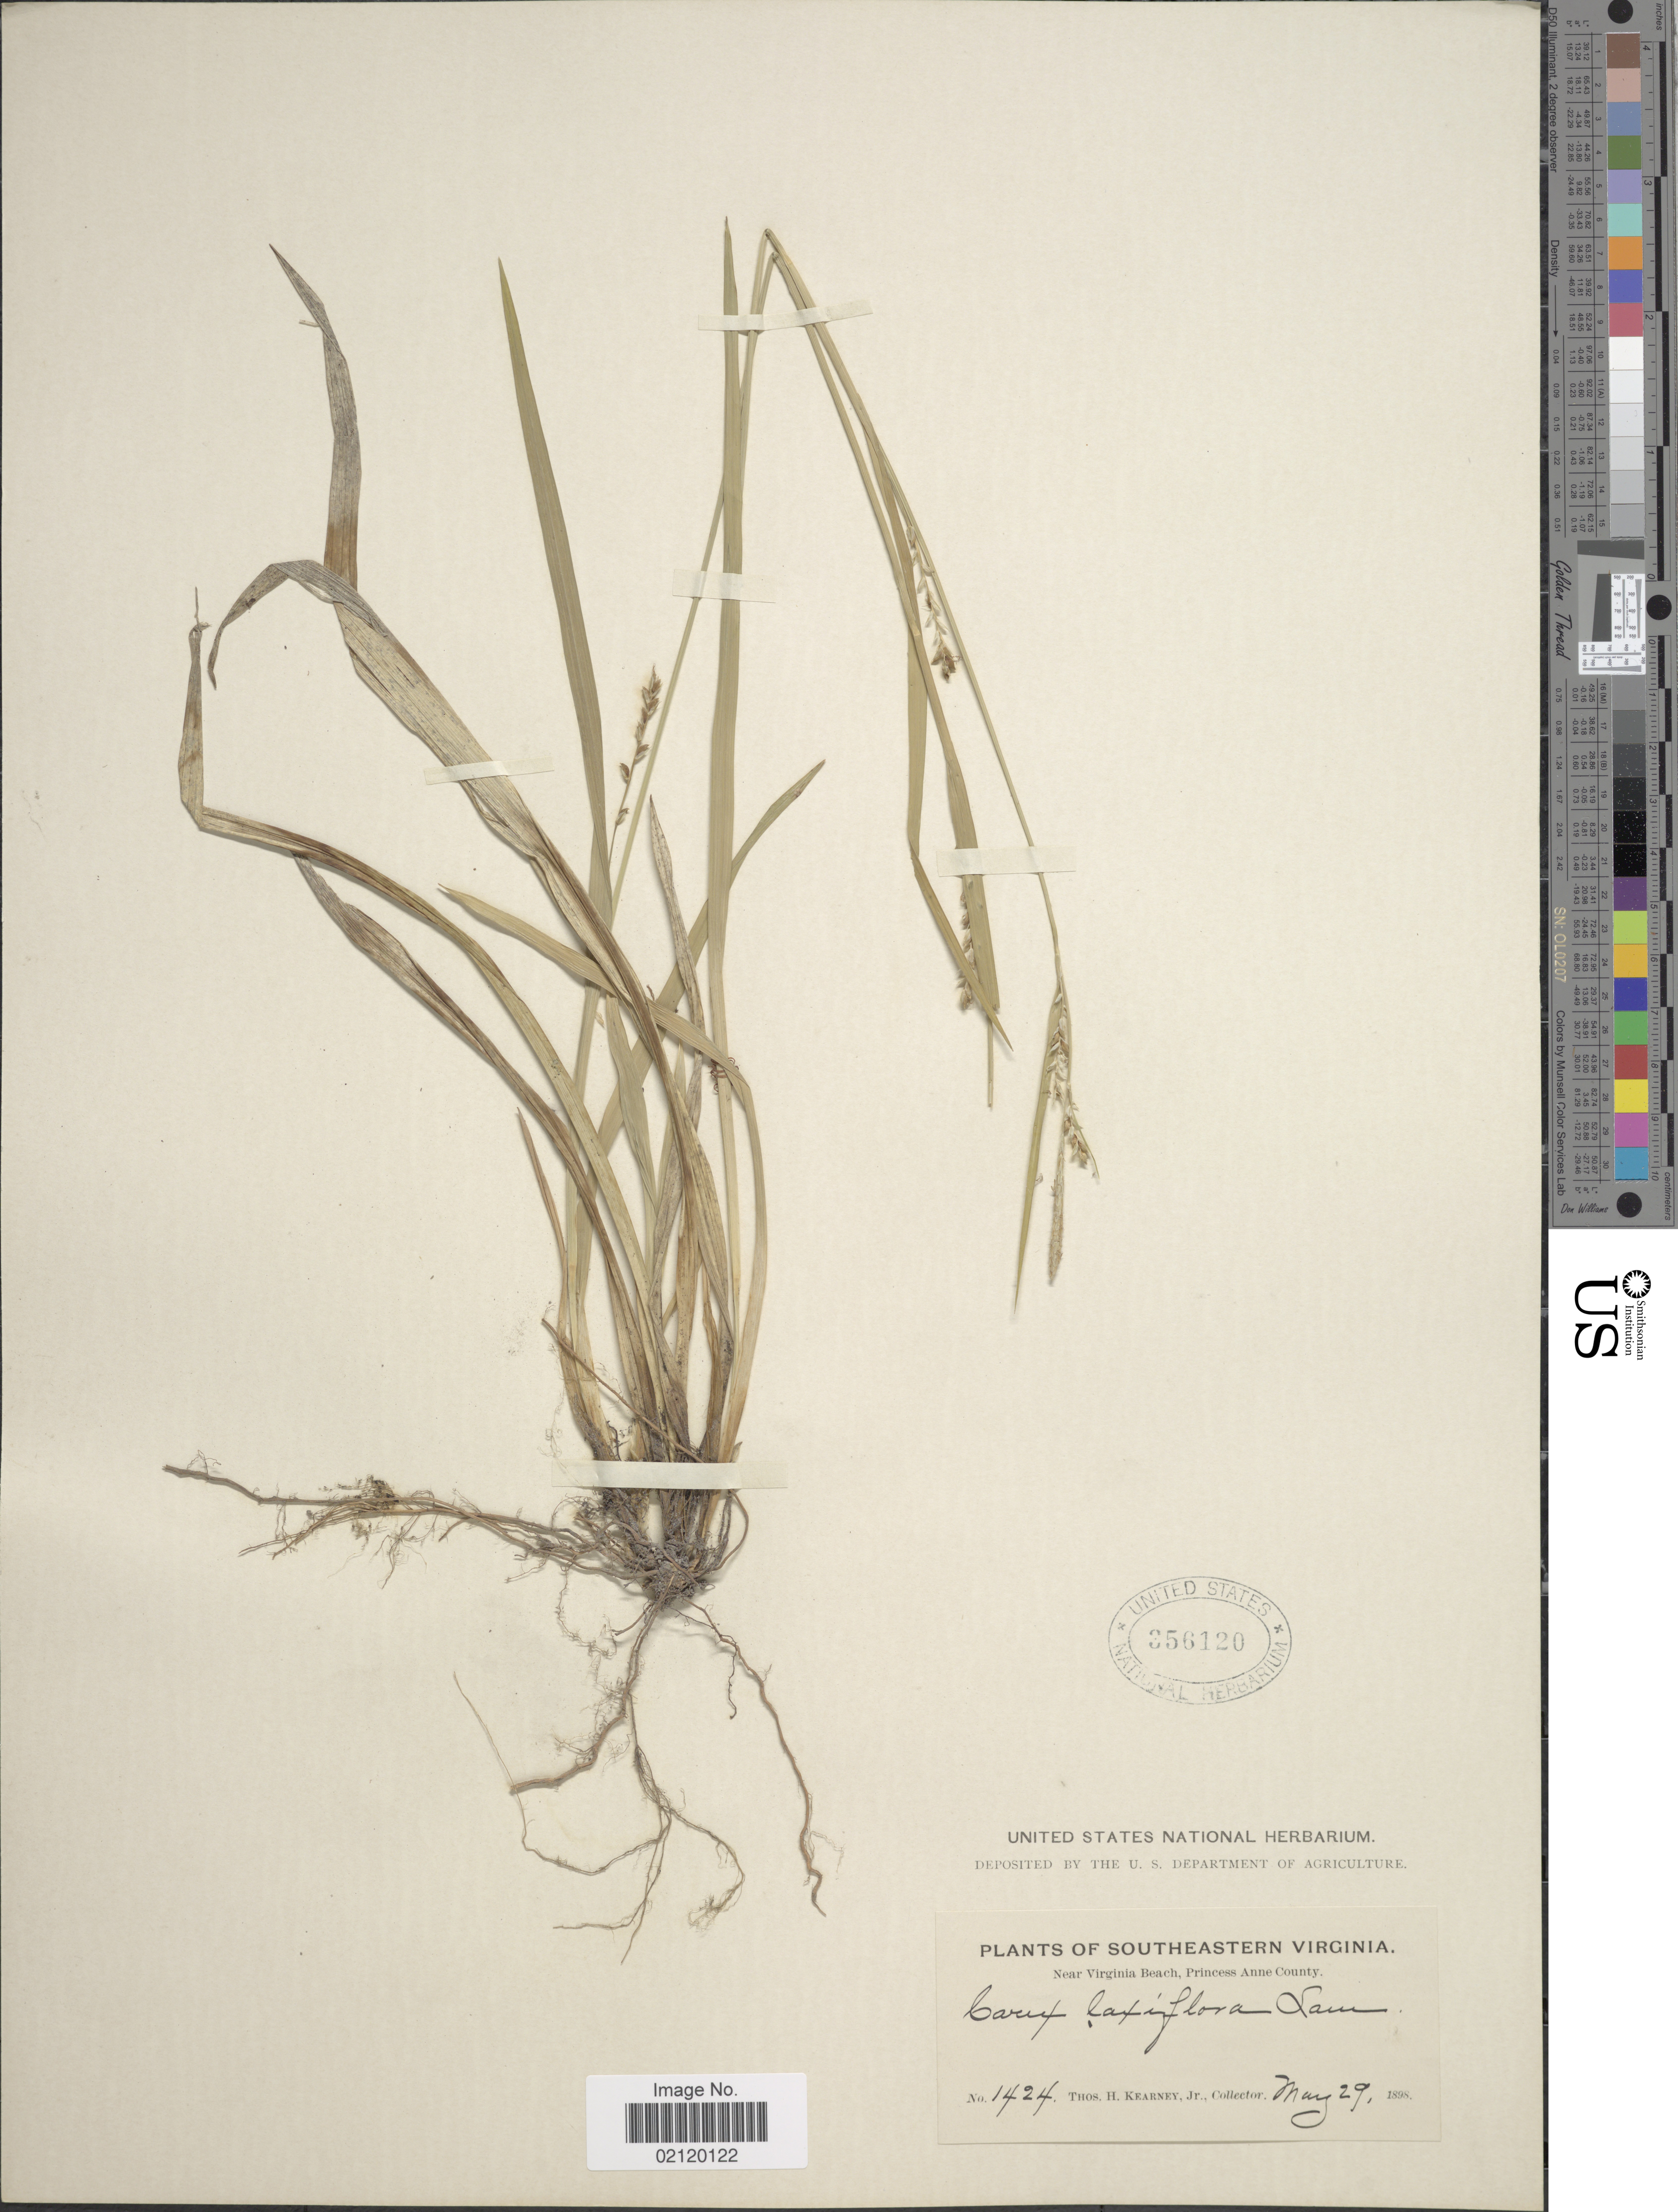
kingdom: Plantae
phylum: Tracheophyta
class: Liliopsida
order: Poales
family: Cyperaceae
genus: Carex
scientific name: Carex laxiflora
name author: Lam.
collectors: T. H. Kearney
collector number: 1424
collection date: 1898-05-29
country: United States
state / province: Virginia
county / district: City of Virginia Beach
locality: Southeastern Virginia. Near Virginia Beach, Princess Anne (=historic county name) County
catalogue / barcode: US 356120